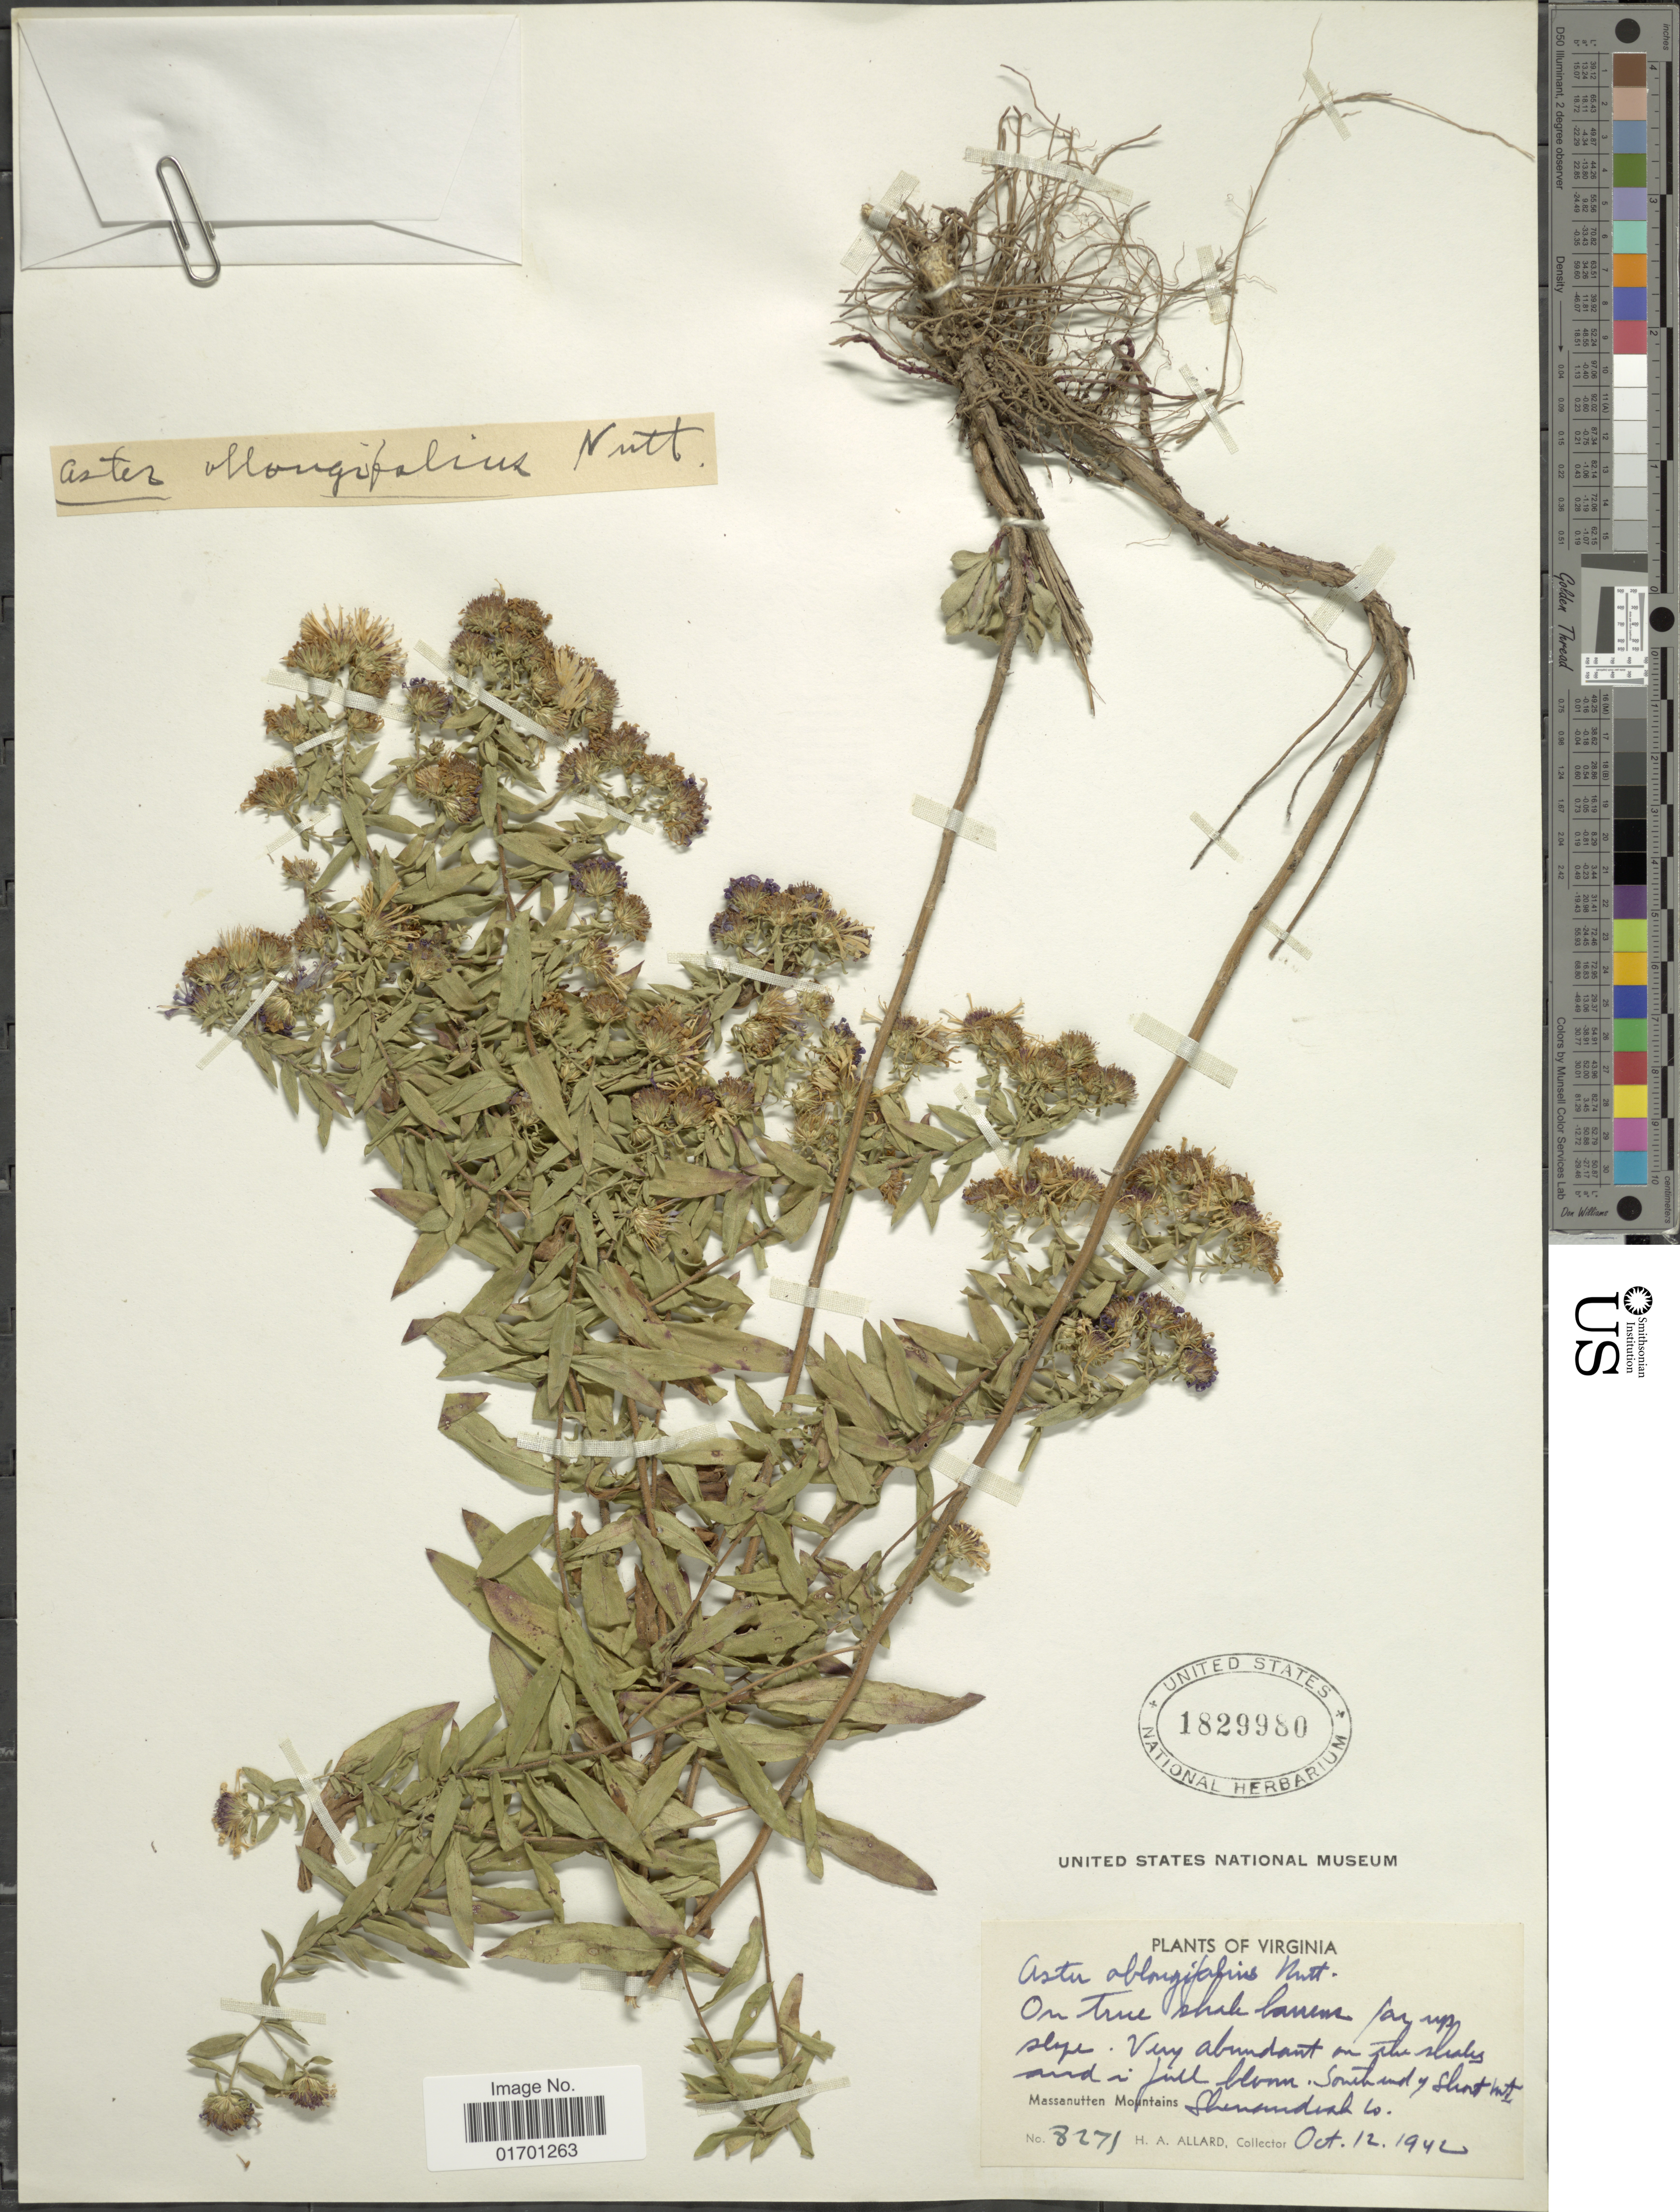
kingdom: Plantae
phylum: Tracheophyta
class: Magnoliopsida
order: Asterales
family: Asteraceae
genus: Symphyotrichum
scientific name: Symphyotrichum oblongifolium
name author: (Nutt.) G.L. Nesom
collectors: H. A. Allard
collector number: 8271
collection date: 1942-10-12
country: United States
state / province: Virginia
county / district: Shenandoah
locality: Massanutten Mountains, S of Short Mt.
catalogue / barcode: US 1829980